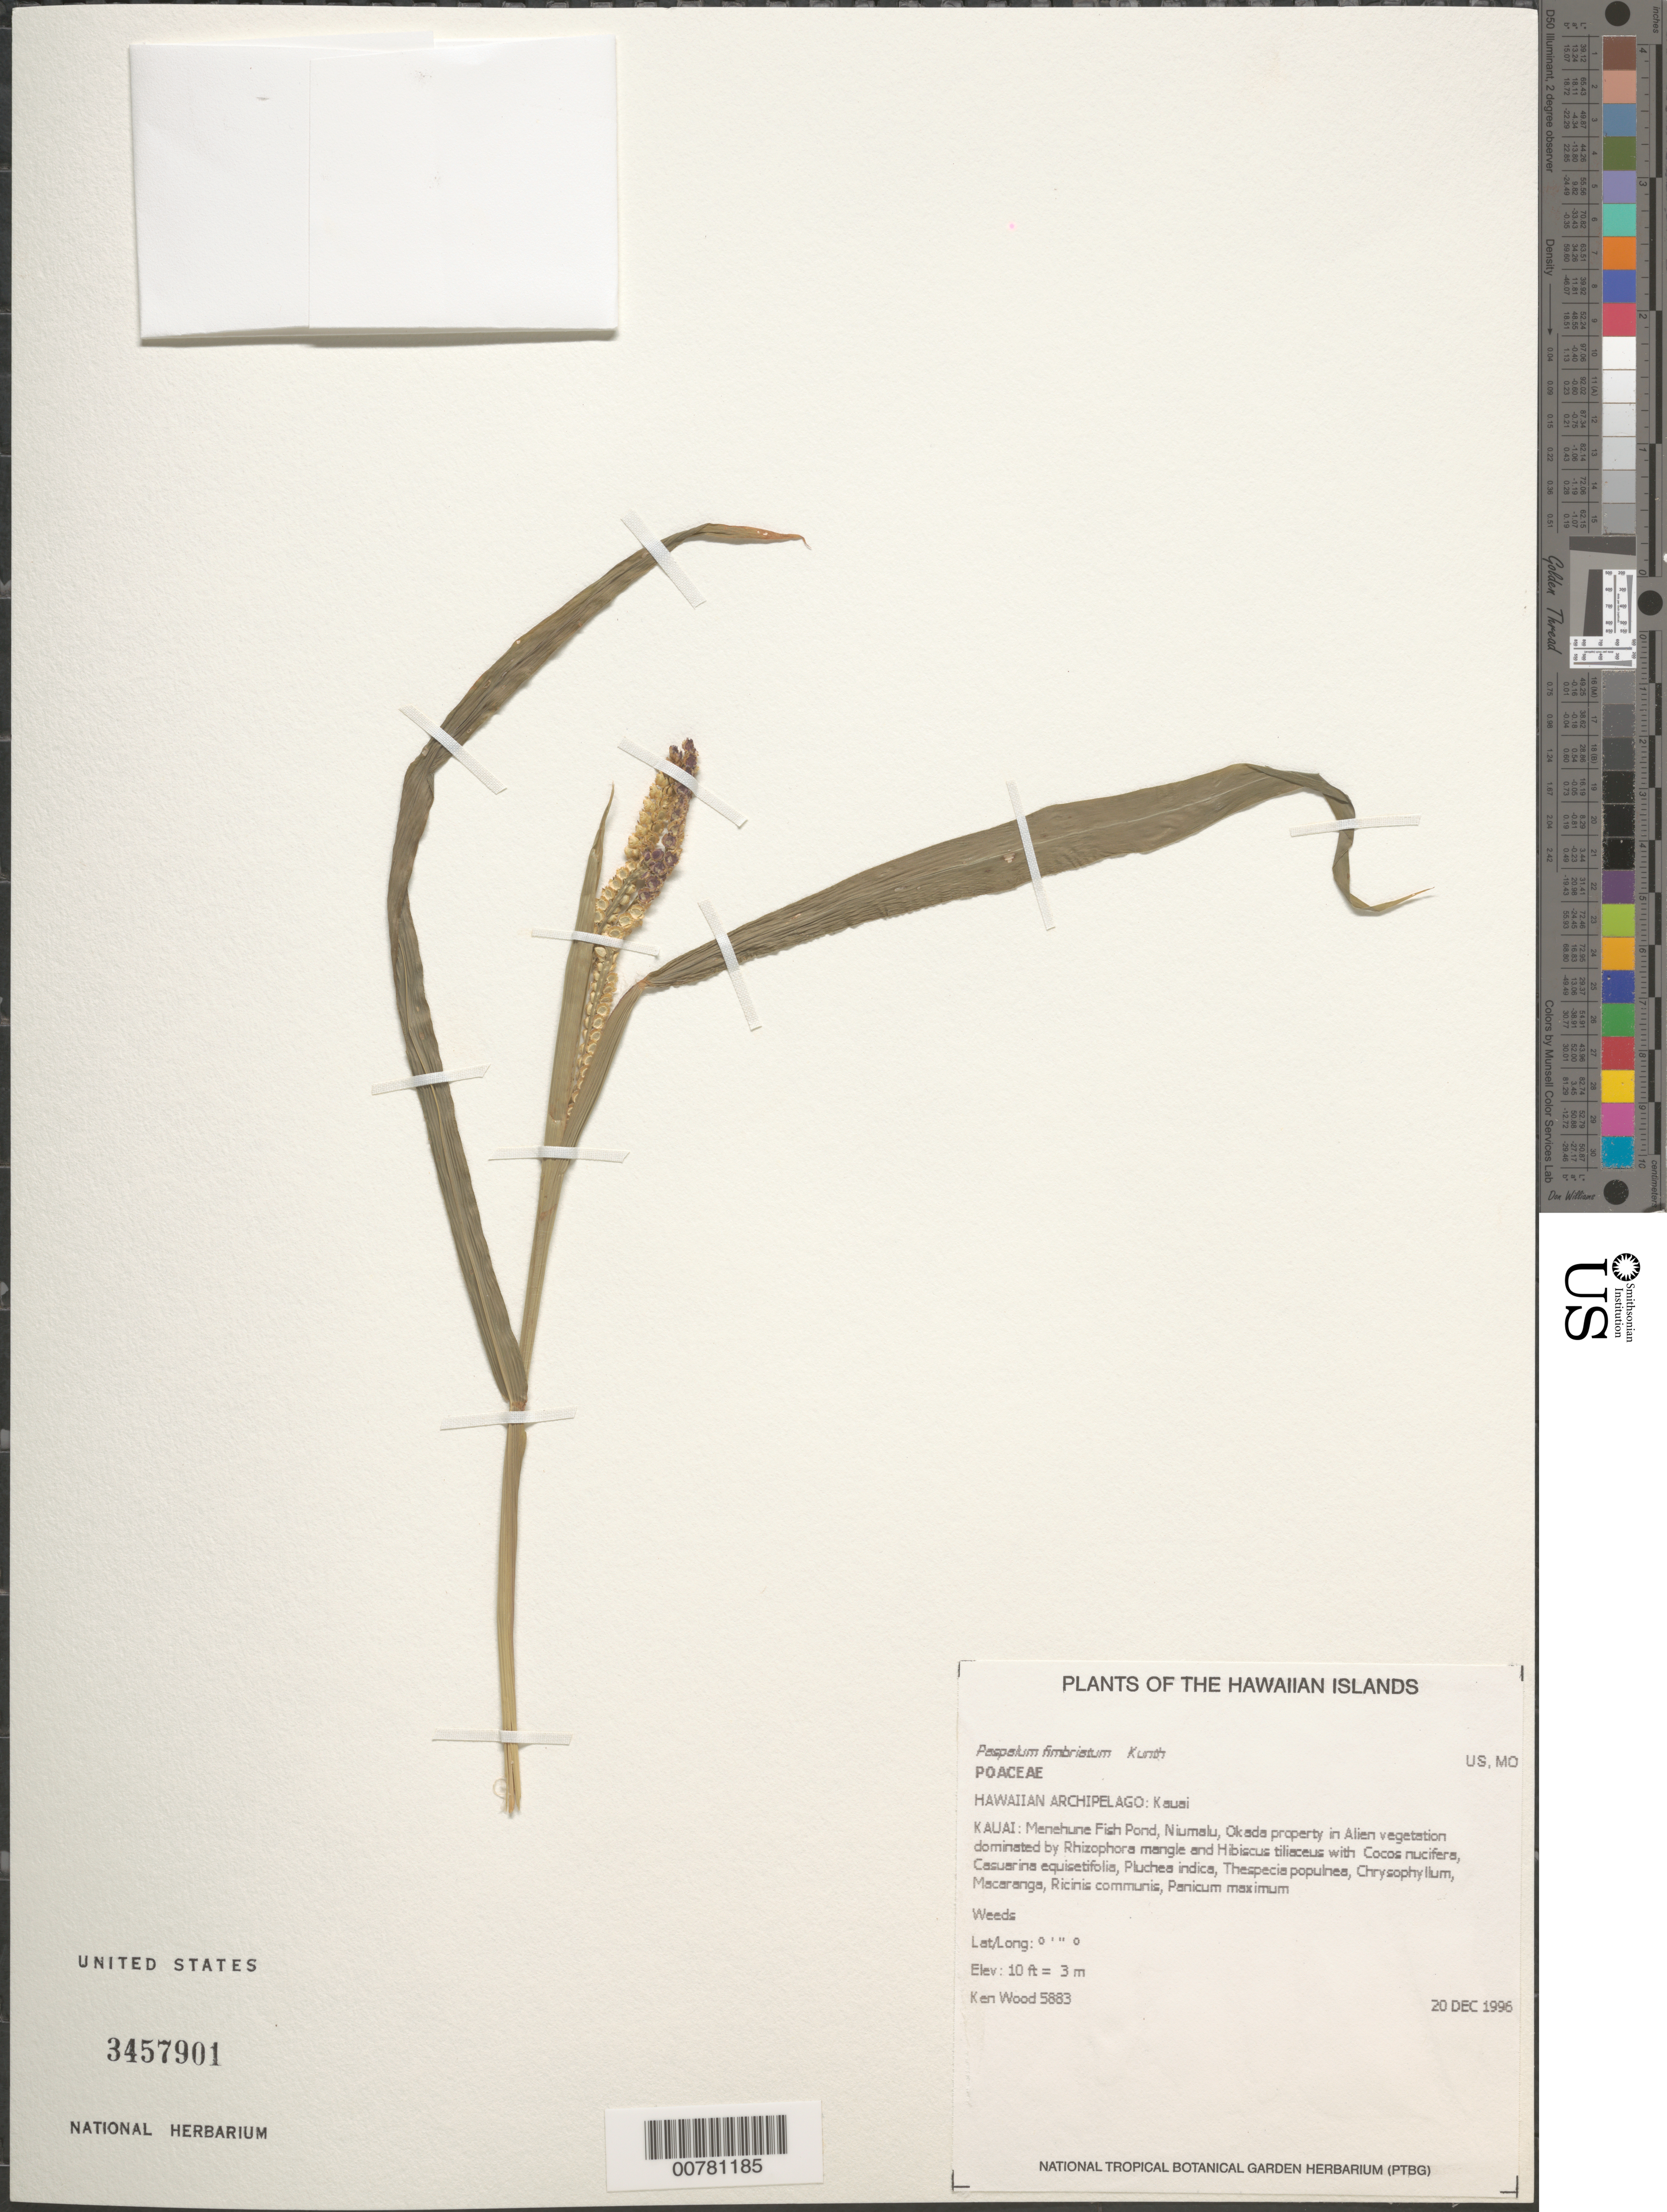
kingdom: Plantae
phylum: Tracheophyta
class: Liliopsida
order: Poales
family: Poaceae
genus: Paspalum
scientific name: Paspalum fimbriatum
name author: Kunth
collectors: K. R. Wood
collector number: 5883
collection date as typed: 20 Dec 1996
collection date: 1996-12-20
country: United States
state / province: Hawaii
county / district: Kaui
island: Kaua'i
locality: Menehune Fish Pond, Niumalu, Okada property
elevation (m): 3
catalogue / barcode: US 3457901